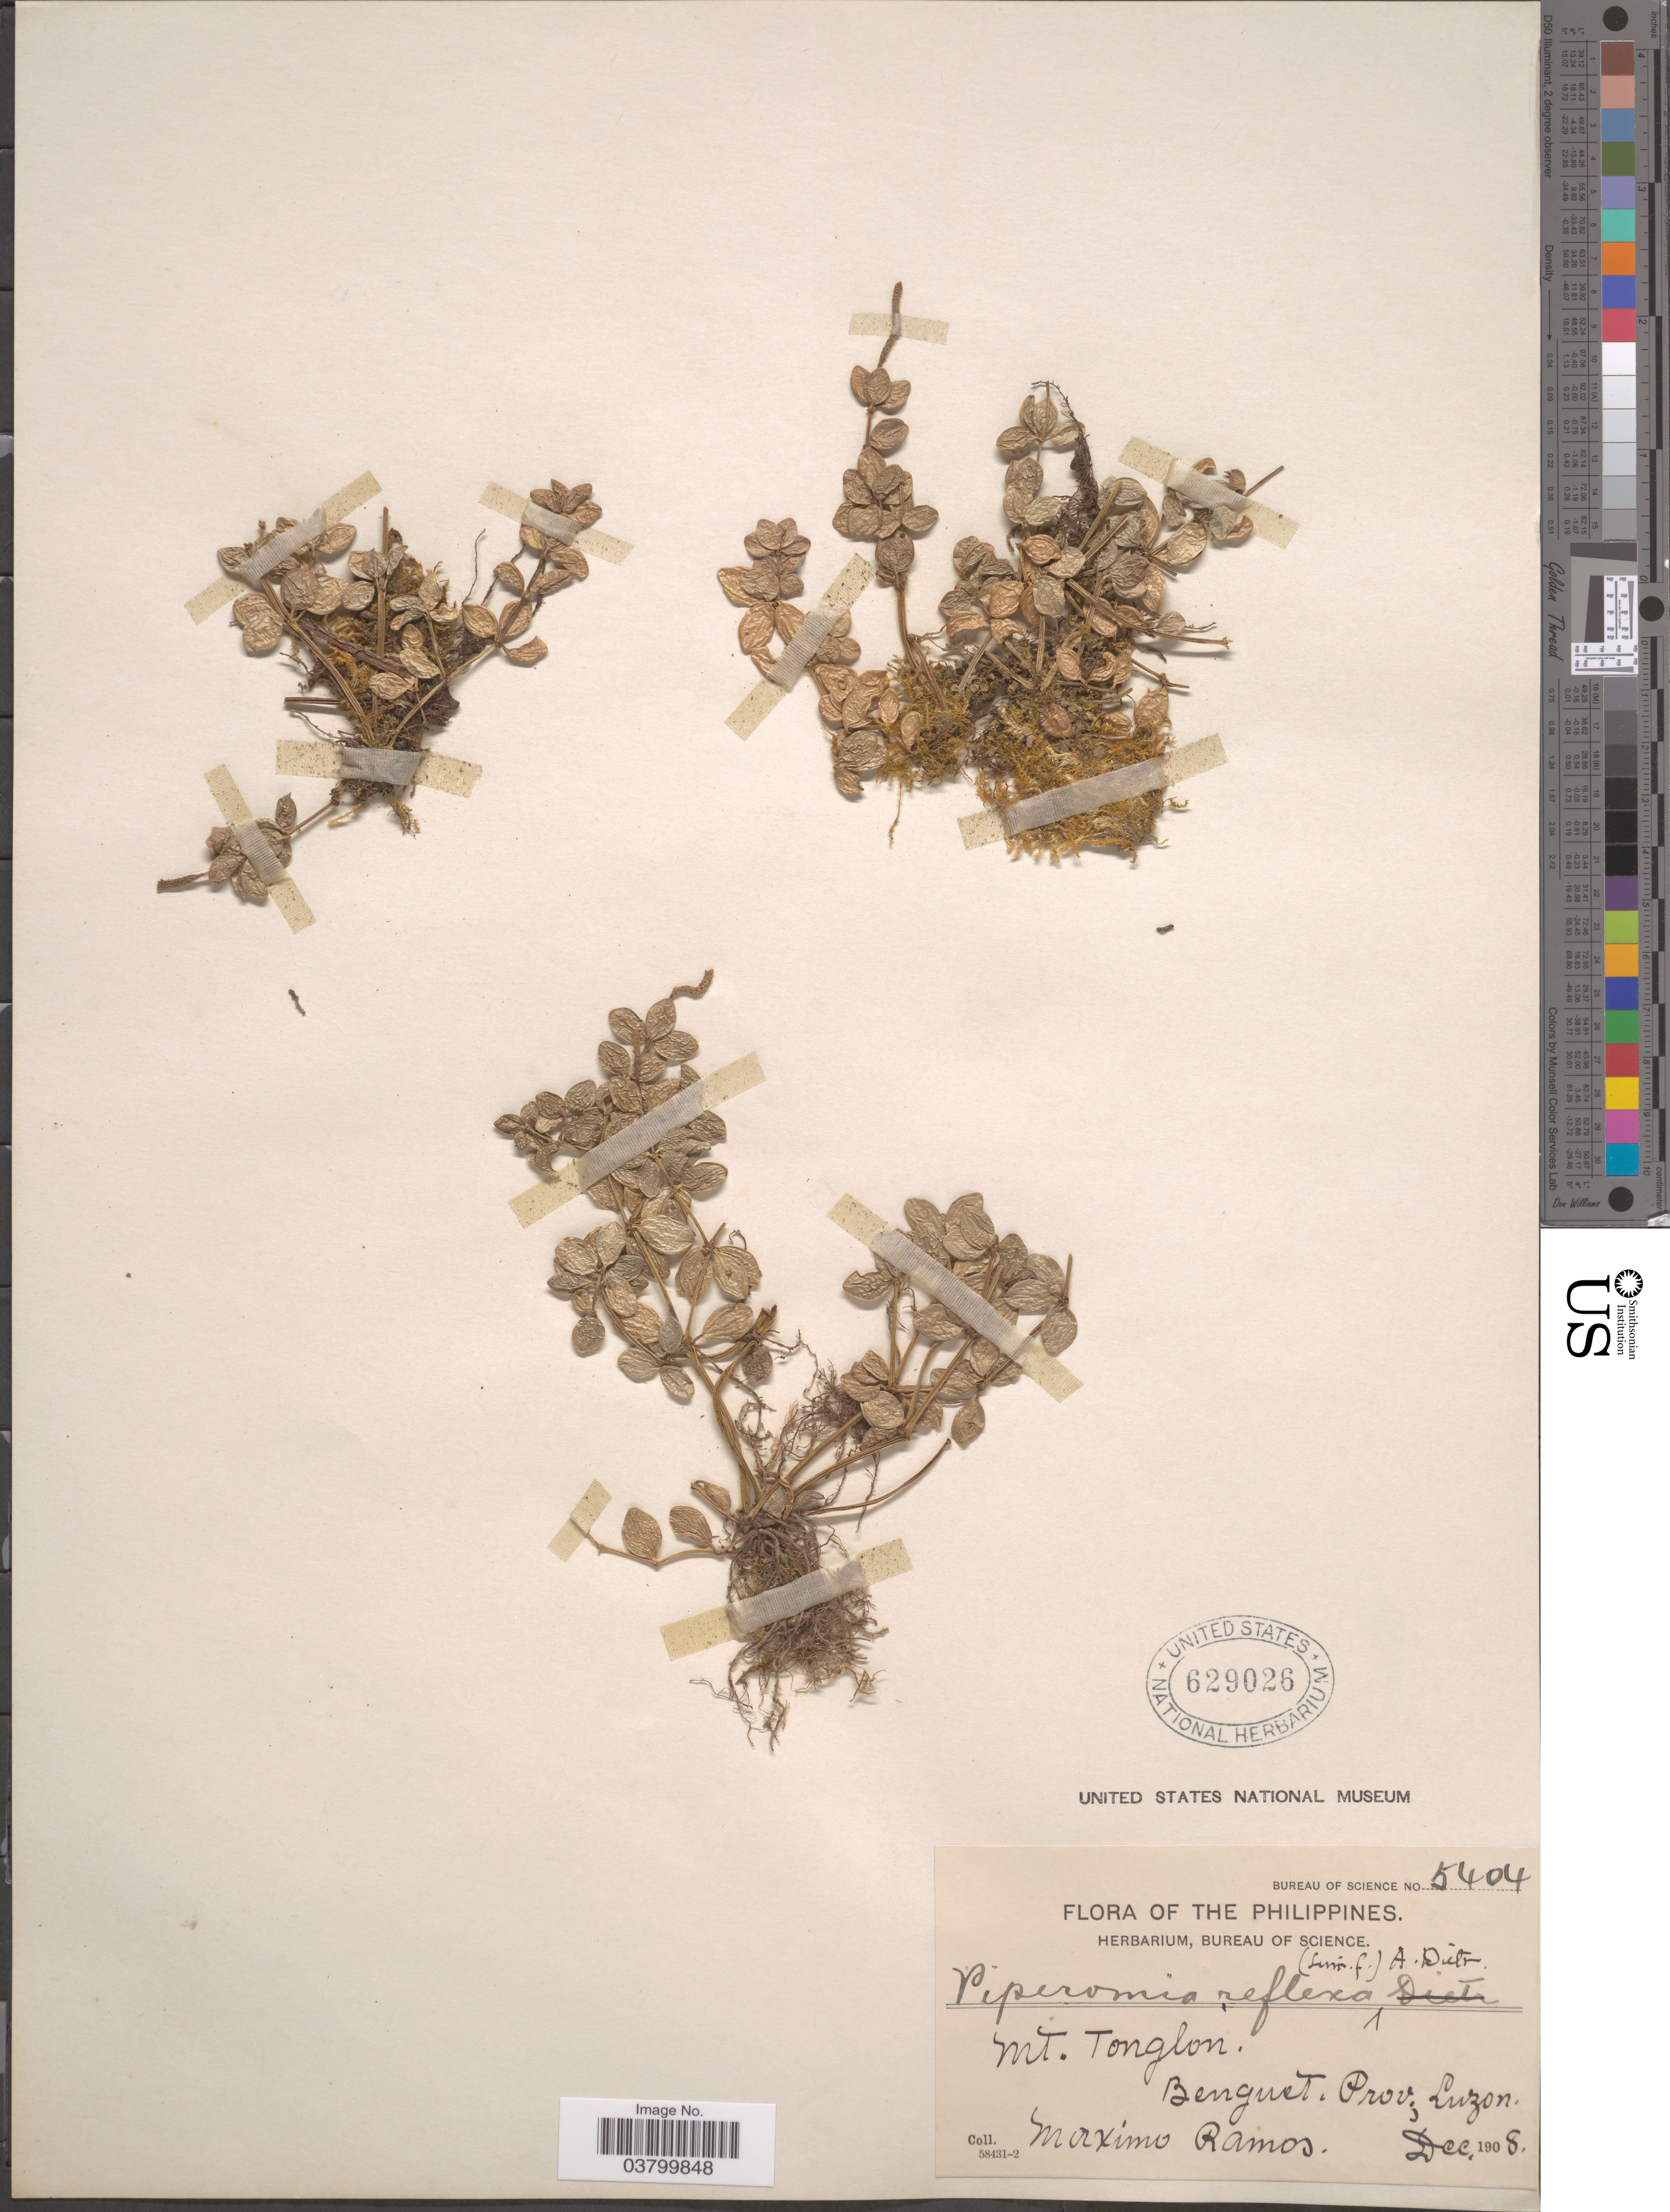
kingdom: Plantae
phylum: Tracheophyta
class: Magnoliopsida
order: Piperales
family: Piperaceae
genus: Peperomia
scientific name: Peperomia reflexa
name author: (L. f.) A. Dietr.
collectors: M. Ramos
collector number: Bureau of Science 5404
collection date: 1908-12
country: Philippines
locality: Mt. Tonglon. Benguet. Prov, Luzon.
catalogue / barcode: US 629026